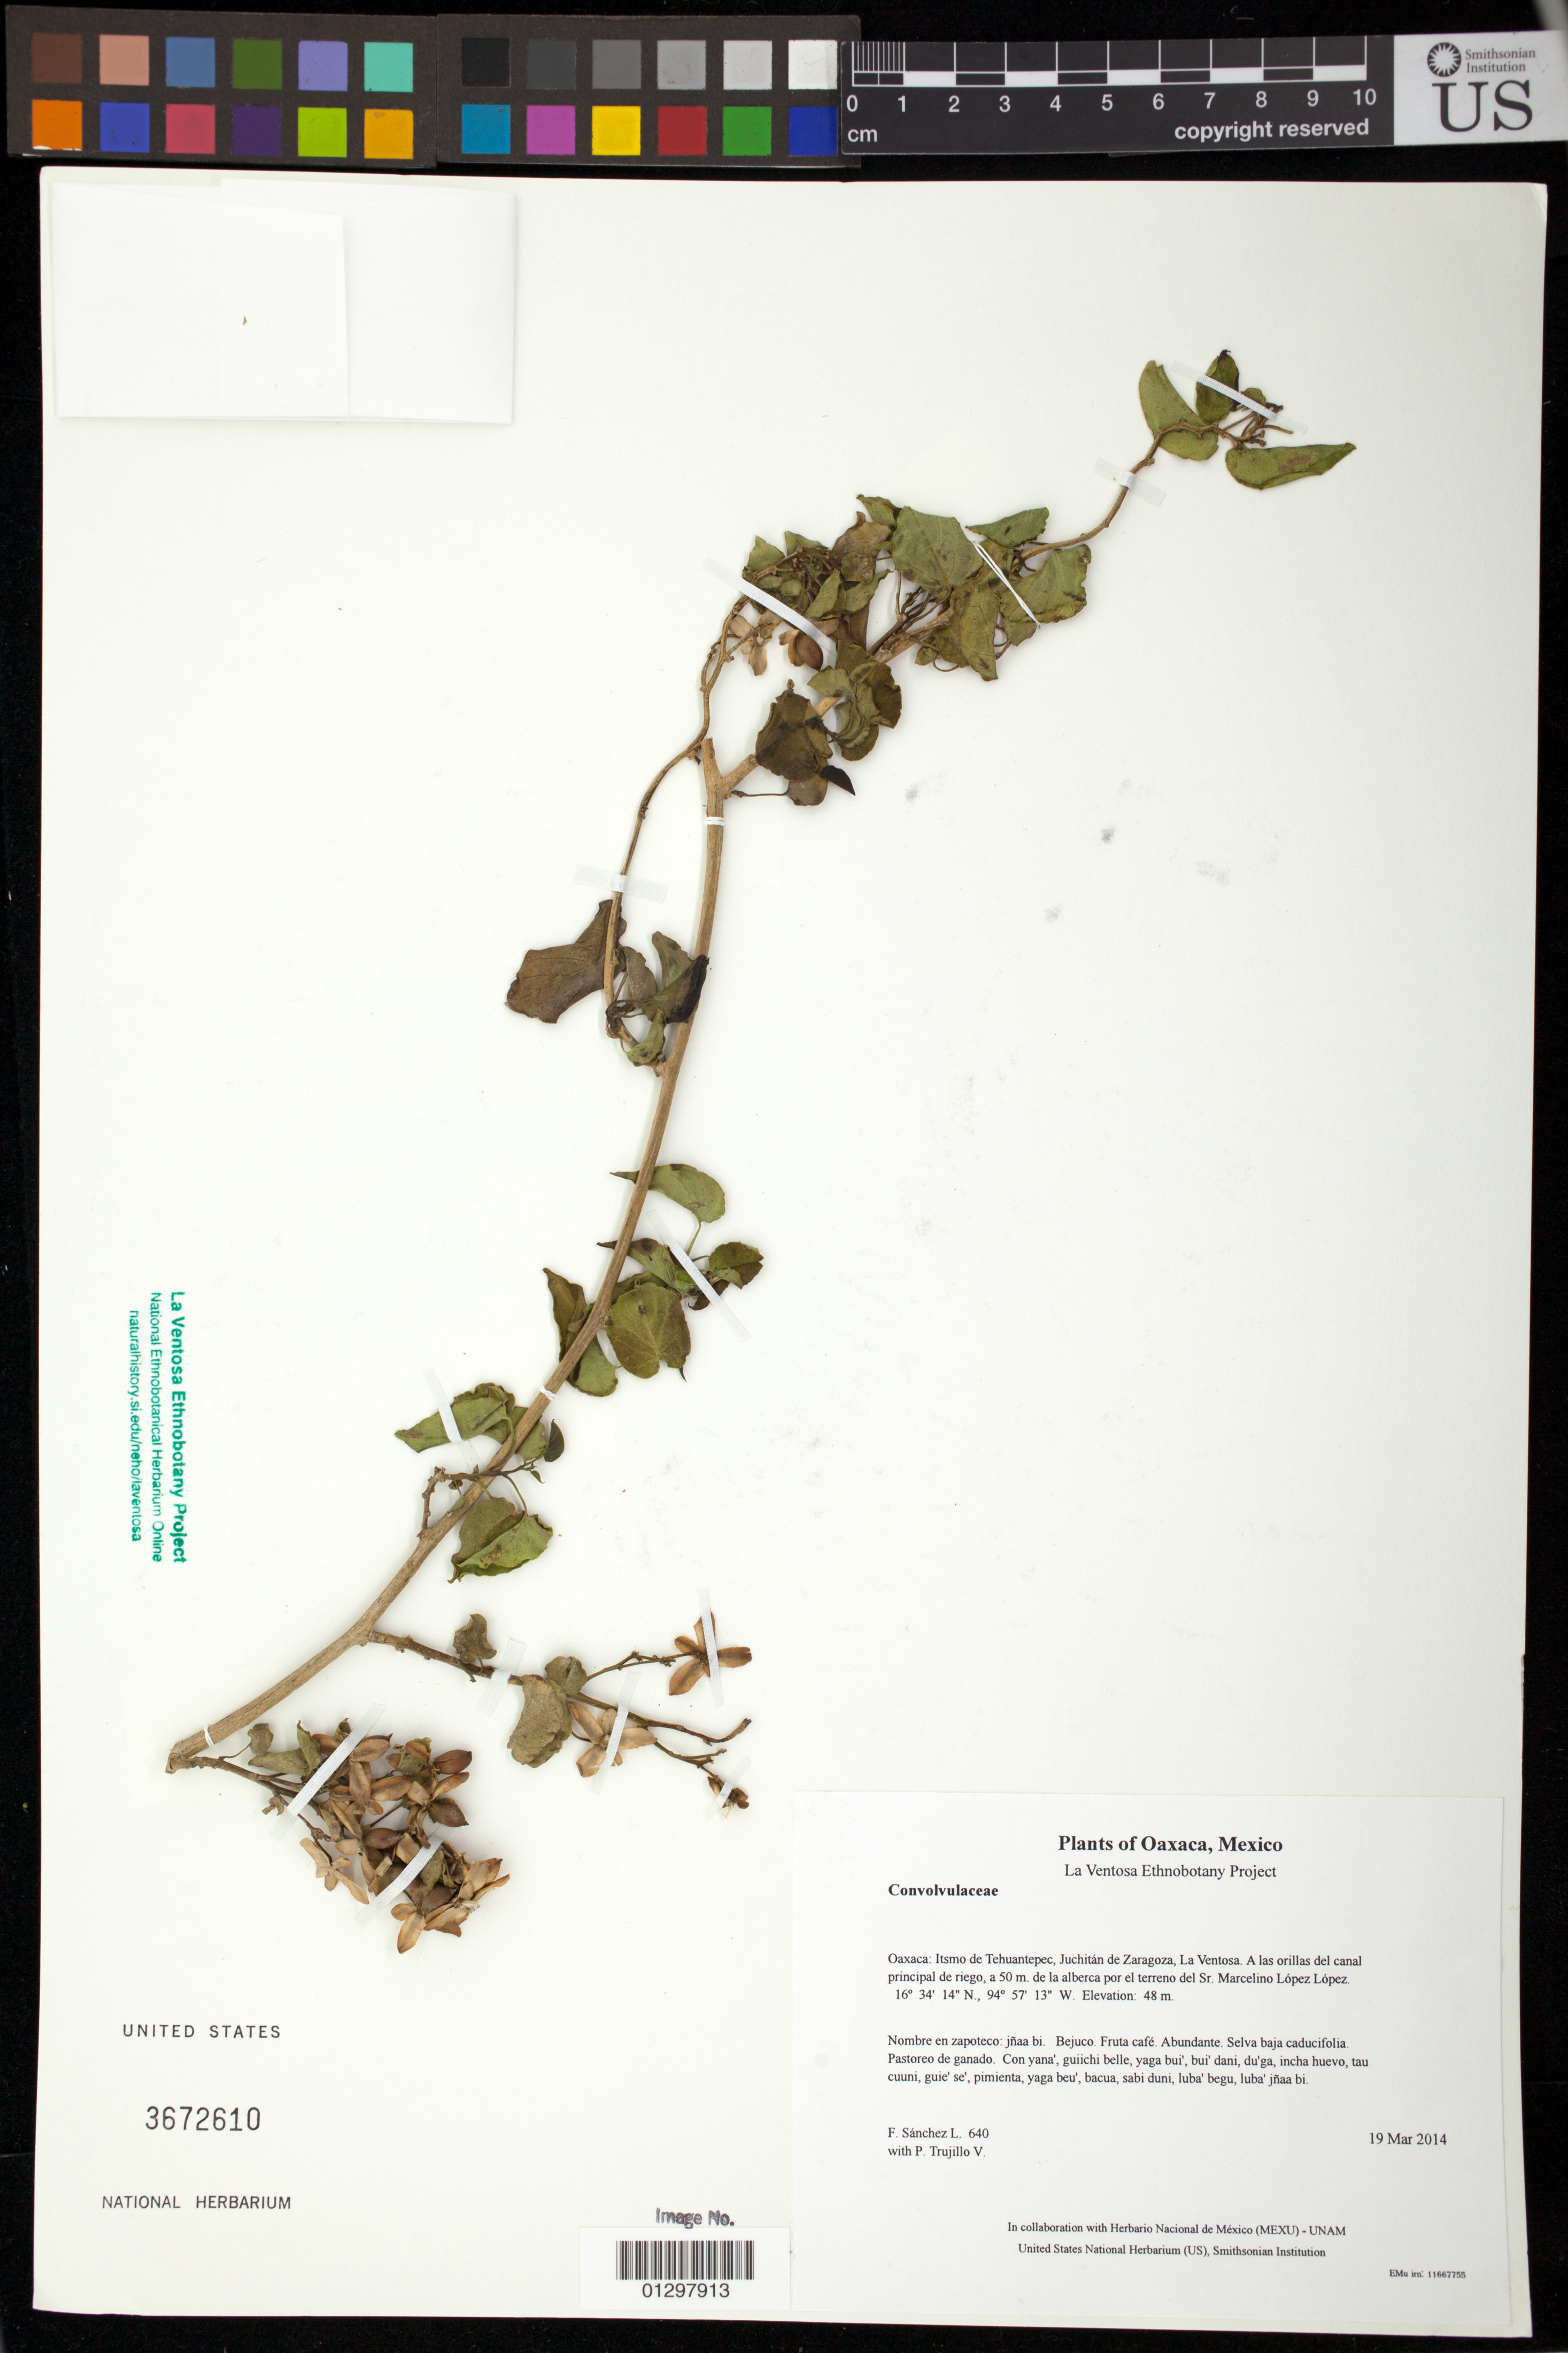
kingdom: Plantae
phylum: Tracheophyta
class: Magnoliopsida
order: Solanales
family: Convolvulaceae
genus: Ipomoea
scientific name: Ipomoea sp.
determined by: Velasco G., Kenia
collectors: F. Sánchez L. & P. Trujillo V.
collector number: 640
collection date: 2014-03-19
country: Mexico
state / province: Oaxaca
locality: Itsmo de Tehuantepec, Juchitán de Zaragoza, La Ventosa. A las orillas del canal principal de riego, a 50 m. de la alberca por el terreno del Sr. Marcelino López López.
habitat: Selva baja caducifolia. Pastoreo de ganado.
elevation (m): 48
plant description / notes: JEBOT, MEXU, SIPI, US; Luba'. Cuaananaxhi namuu. Stale.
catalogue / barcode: US 3672610